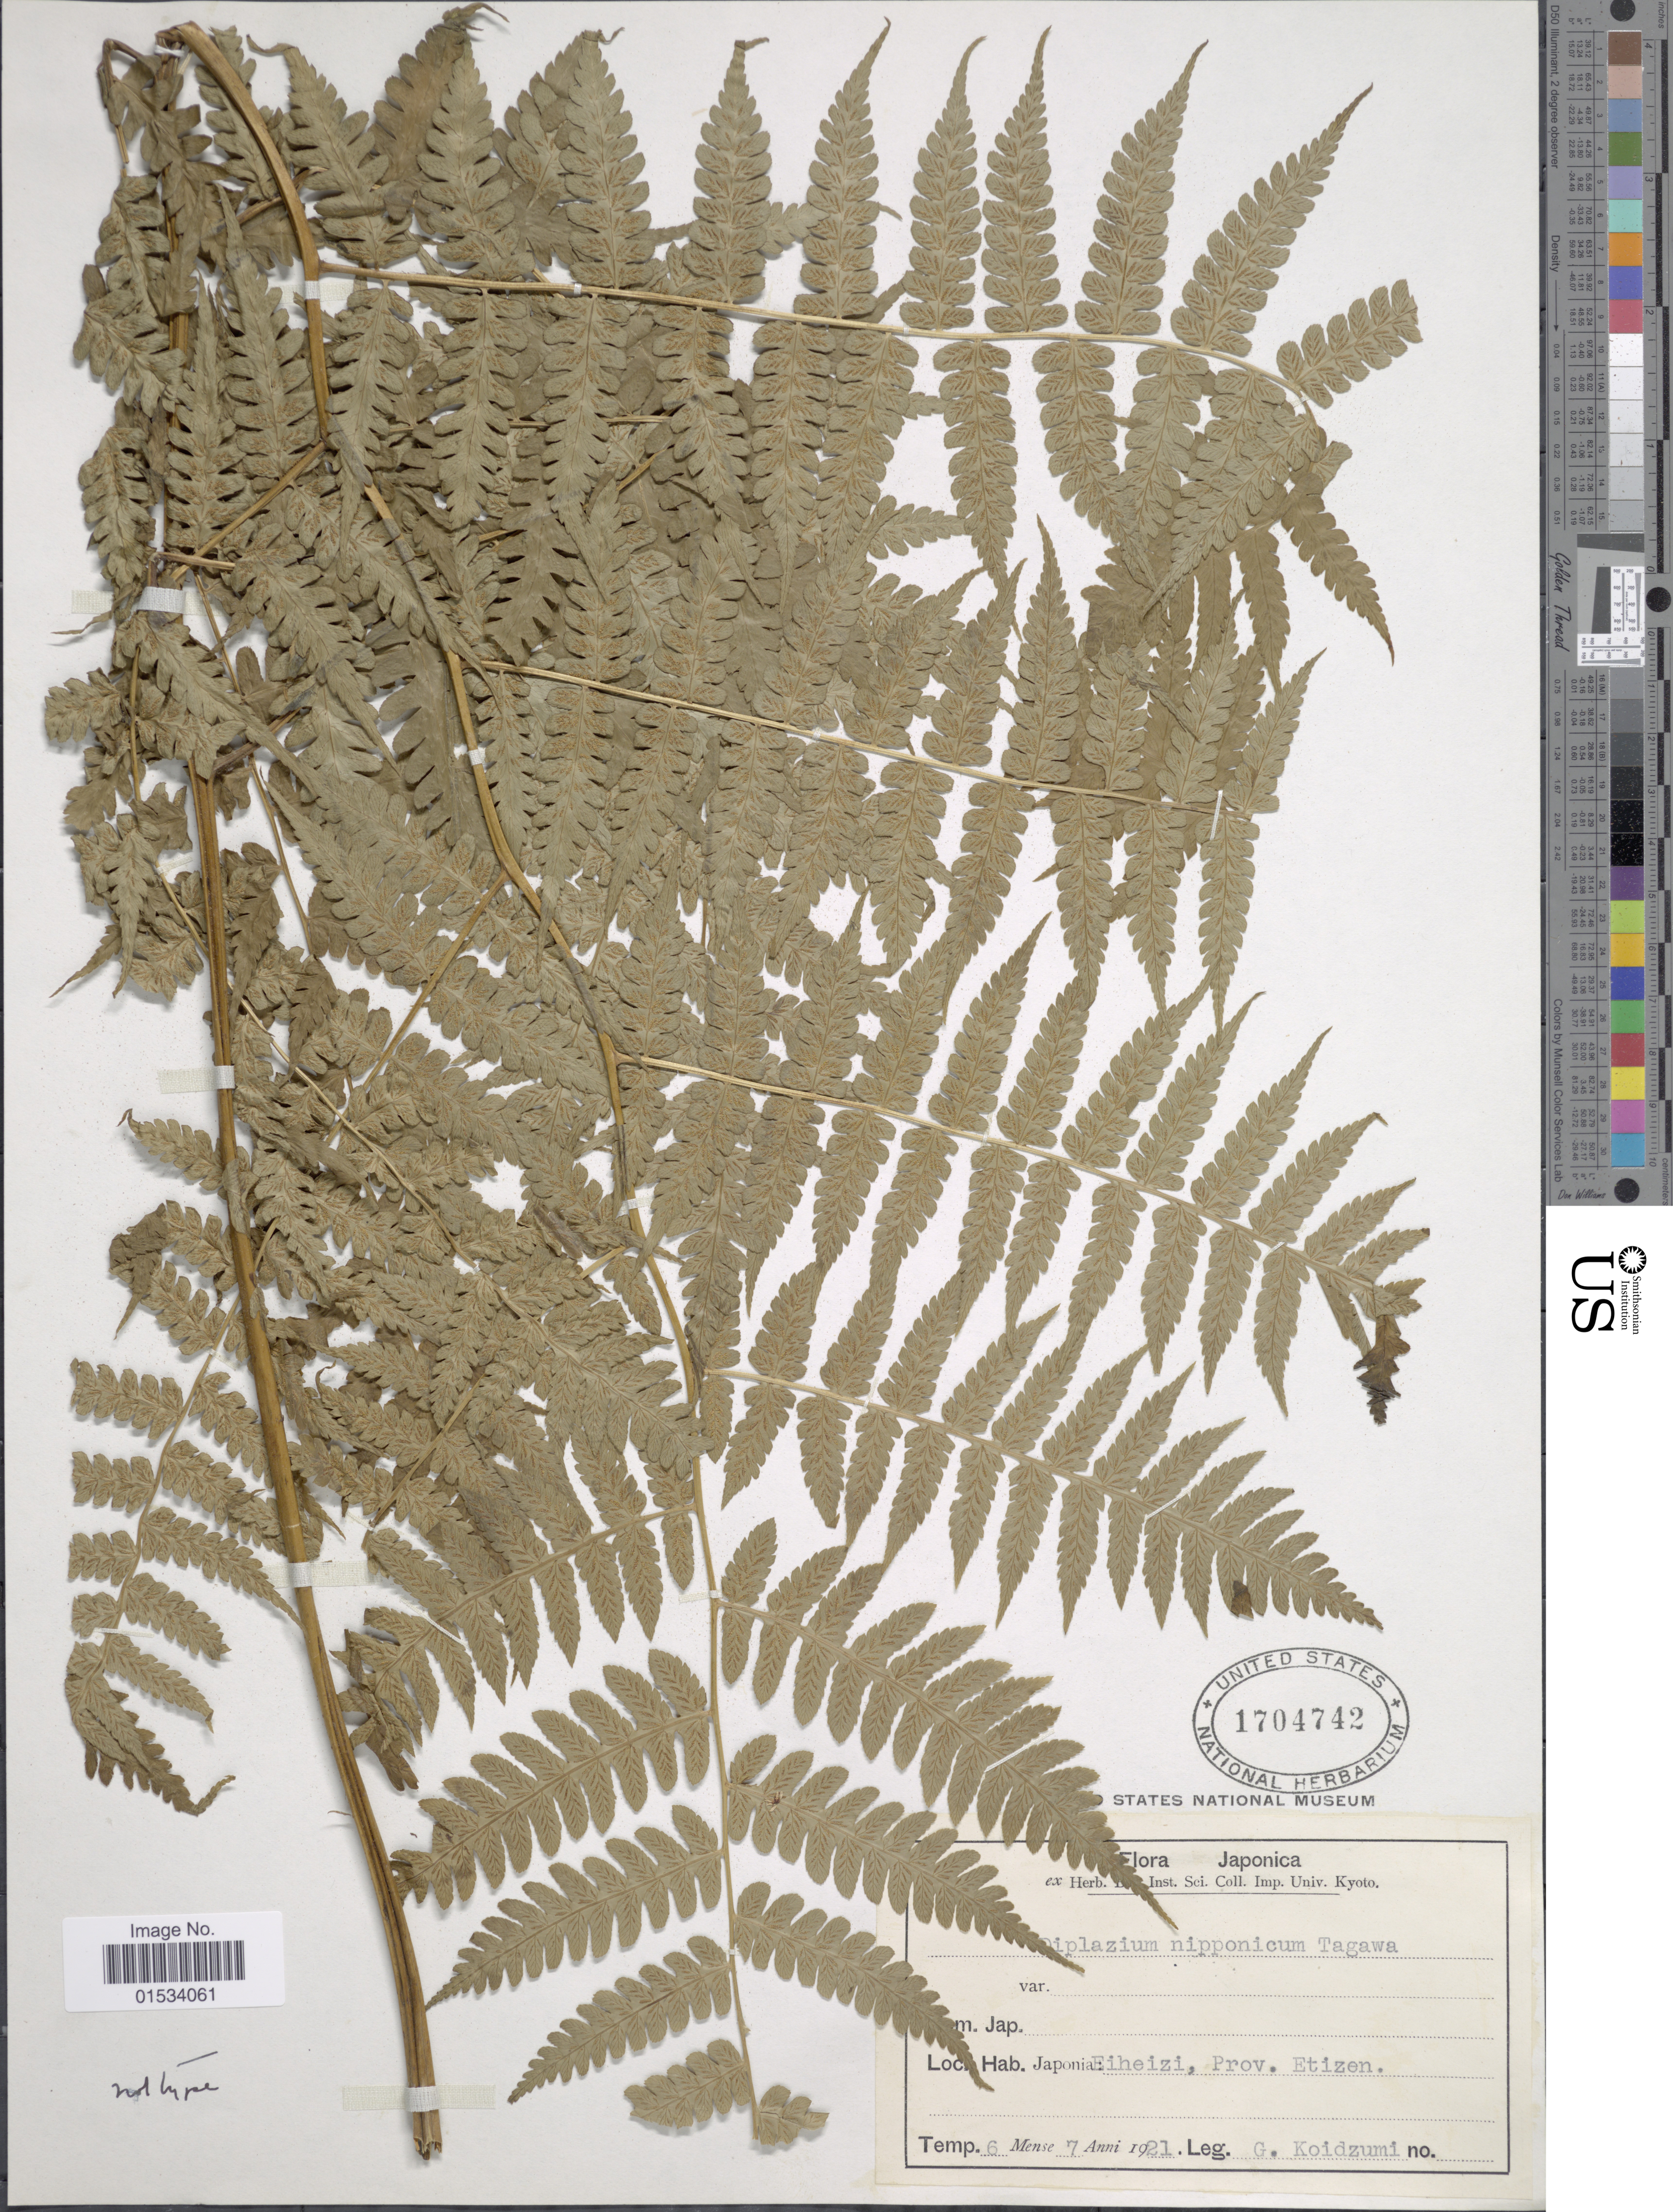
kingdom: Plantae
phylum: Tracheophyta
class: Polypodiopsida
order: Polypodiales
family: Athyriaceae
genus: Diplazium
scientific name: Diplazium nipponicolum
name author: (Ohwi)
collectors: G. Koidzumi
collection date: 1921-07-06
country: Japan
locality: Eiheizi, Prov. Etizen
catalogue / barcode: US 1704742